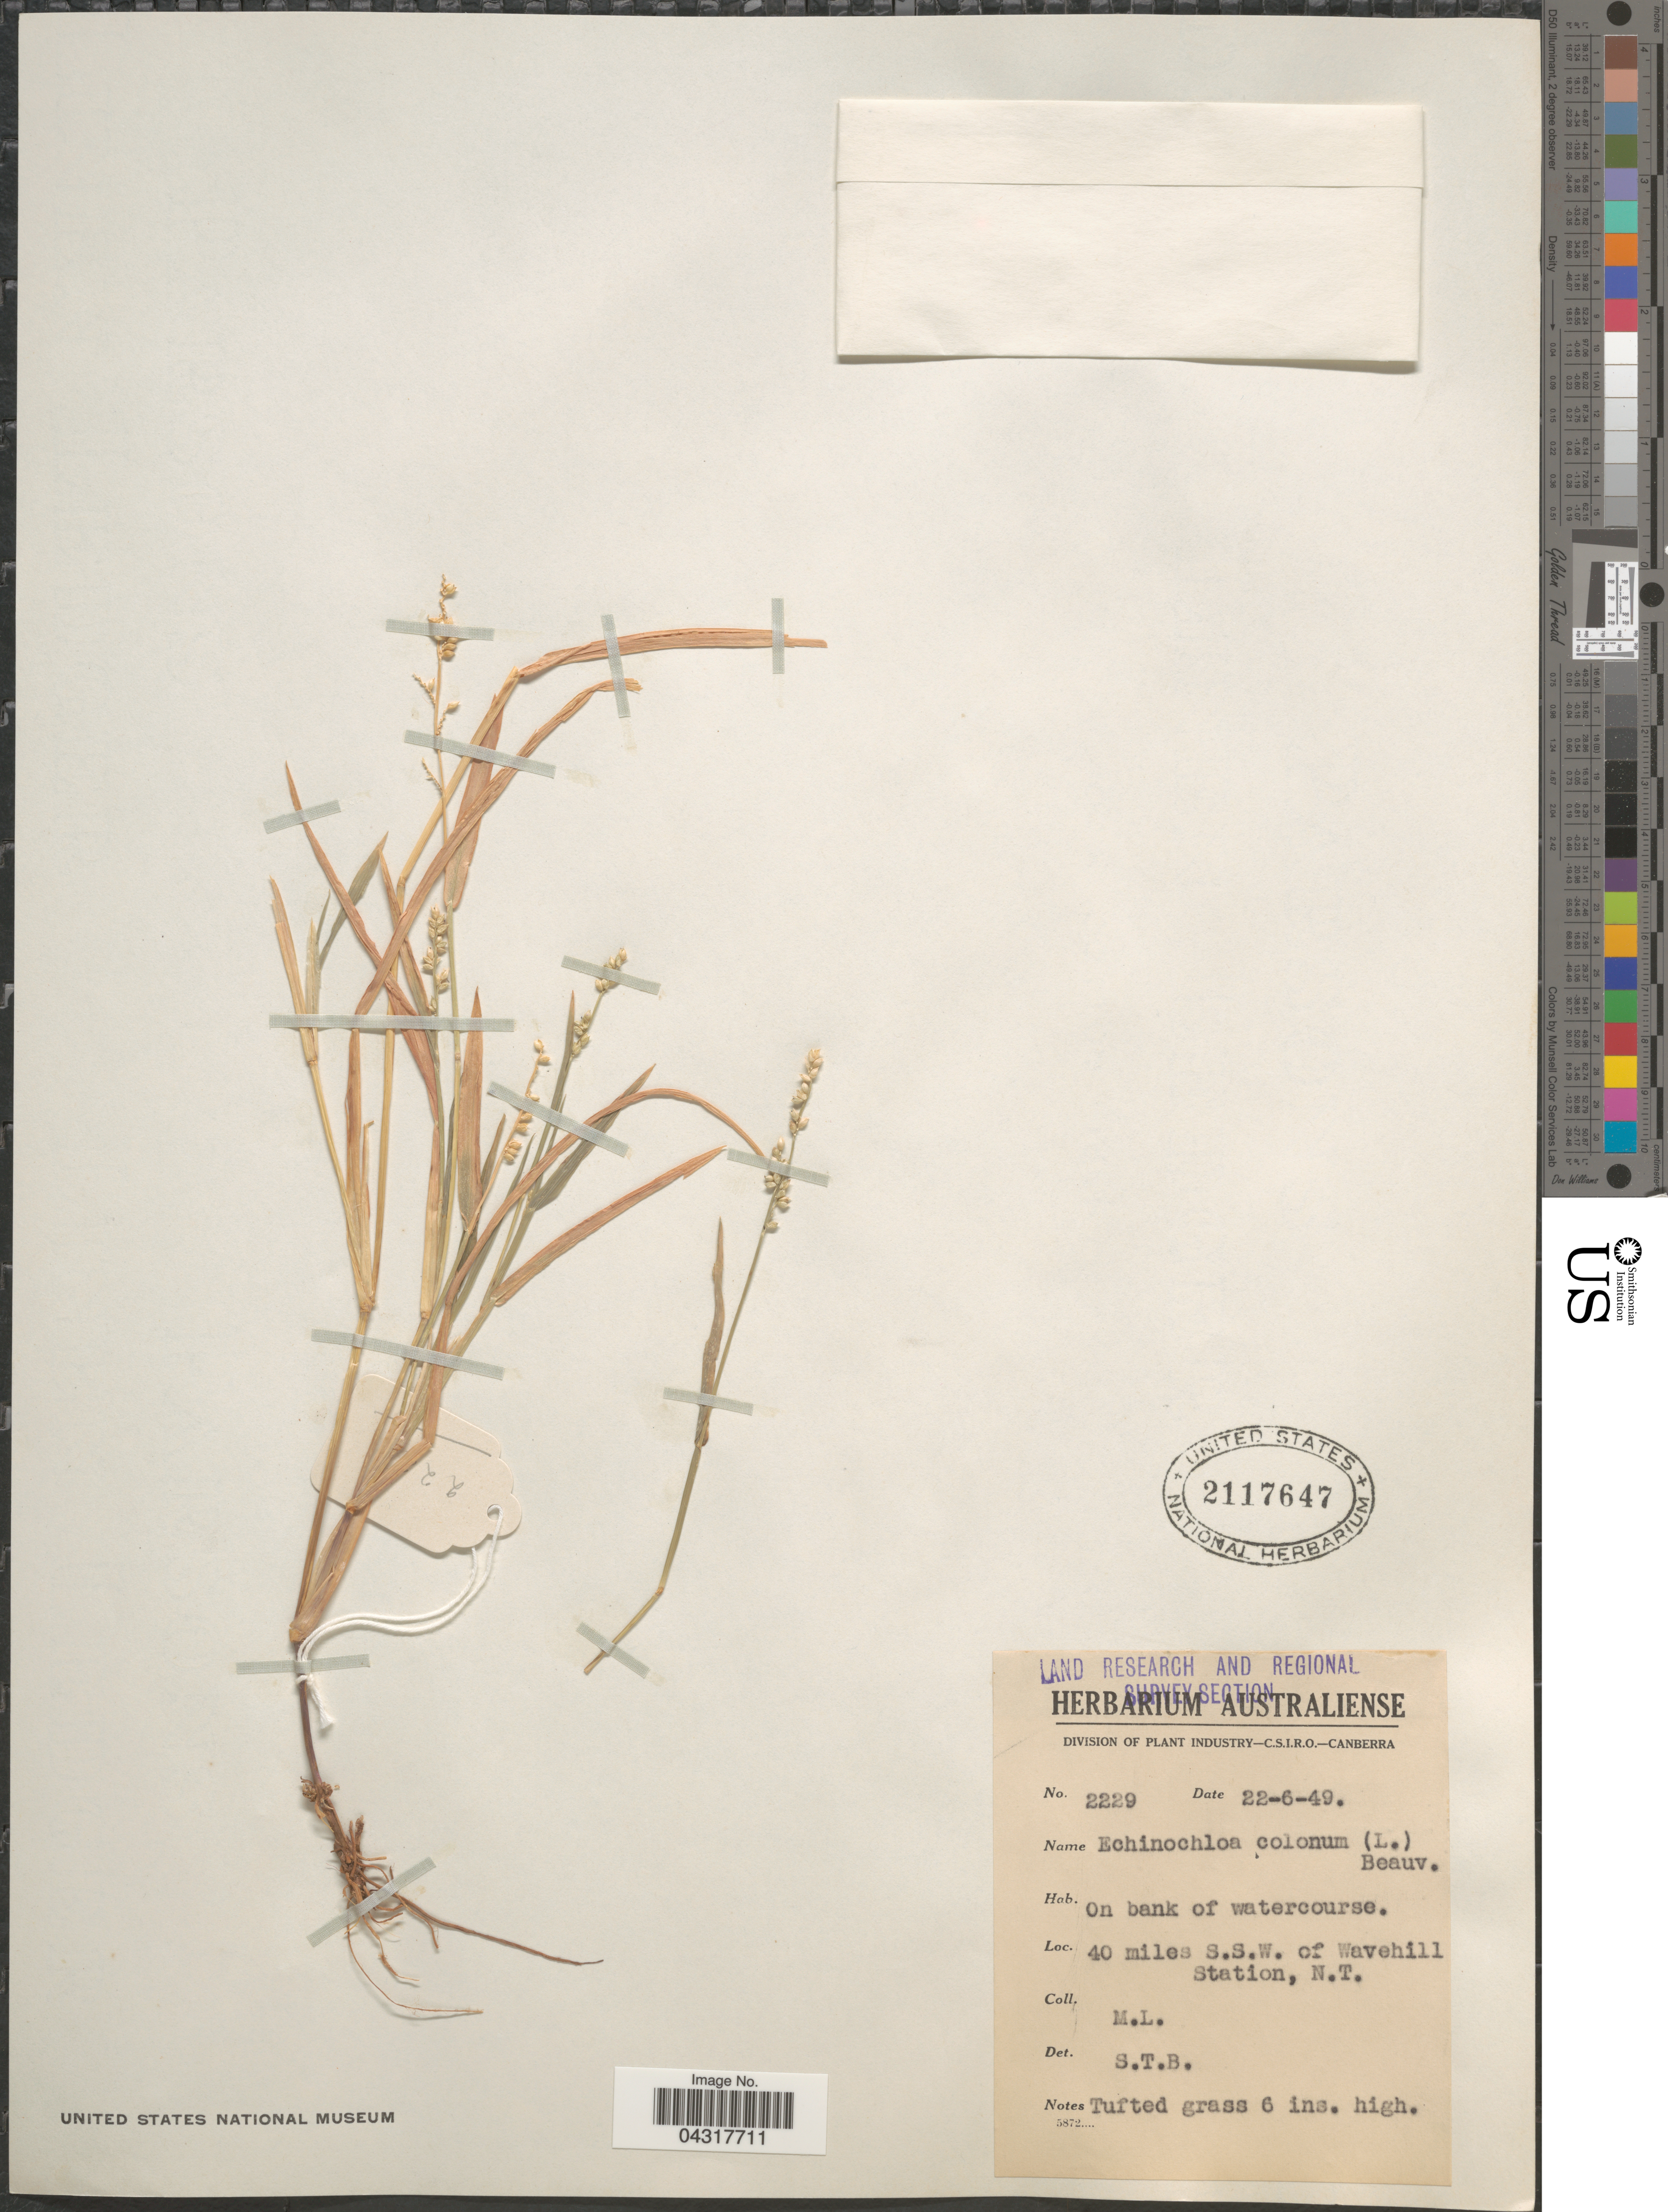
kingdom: Plantae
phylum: Tracheophyta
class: Liliopsida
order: Poales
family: Poaceae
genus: Echinochloa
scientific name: Echinochloa colona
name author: (L.) Link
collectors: M. L.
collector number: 2229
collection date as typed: Transcribed d/m/y: 22/6/49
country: Australia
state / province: Northern Territory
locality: Land Research and Regional Survey Section. 40 miles S.S.W. of Wavehill Station.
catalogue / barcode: US 2117647